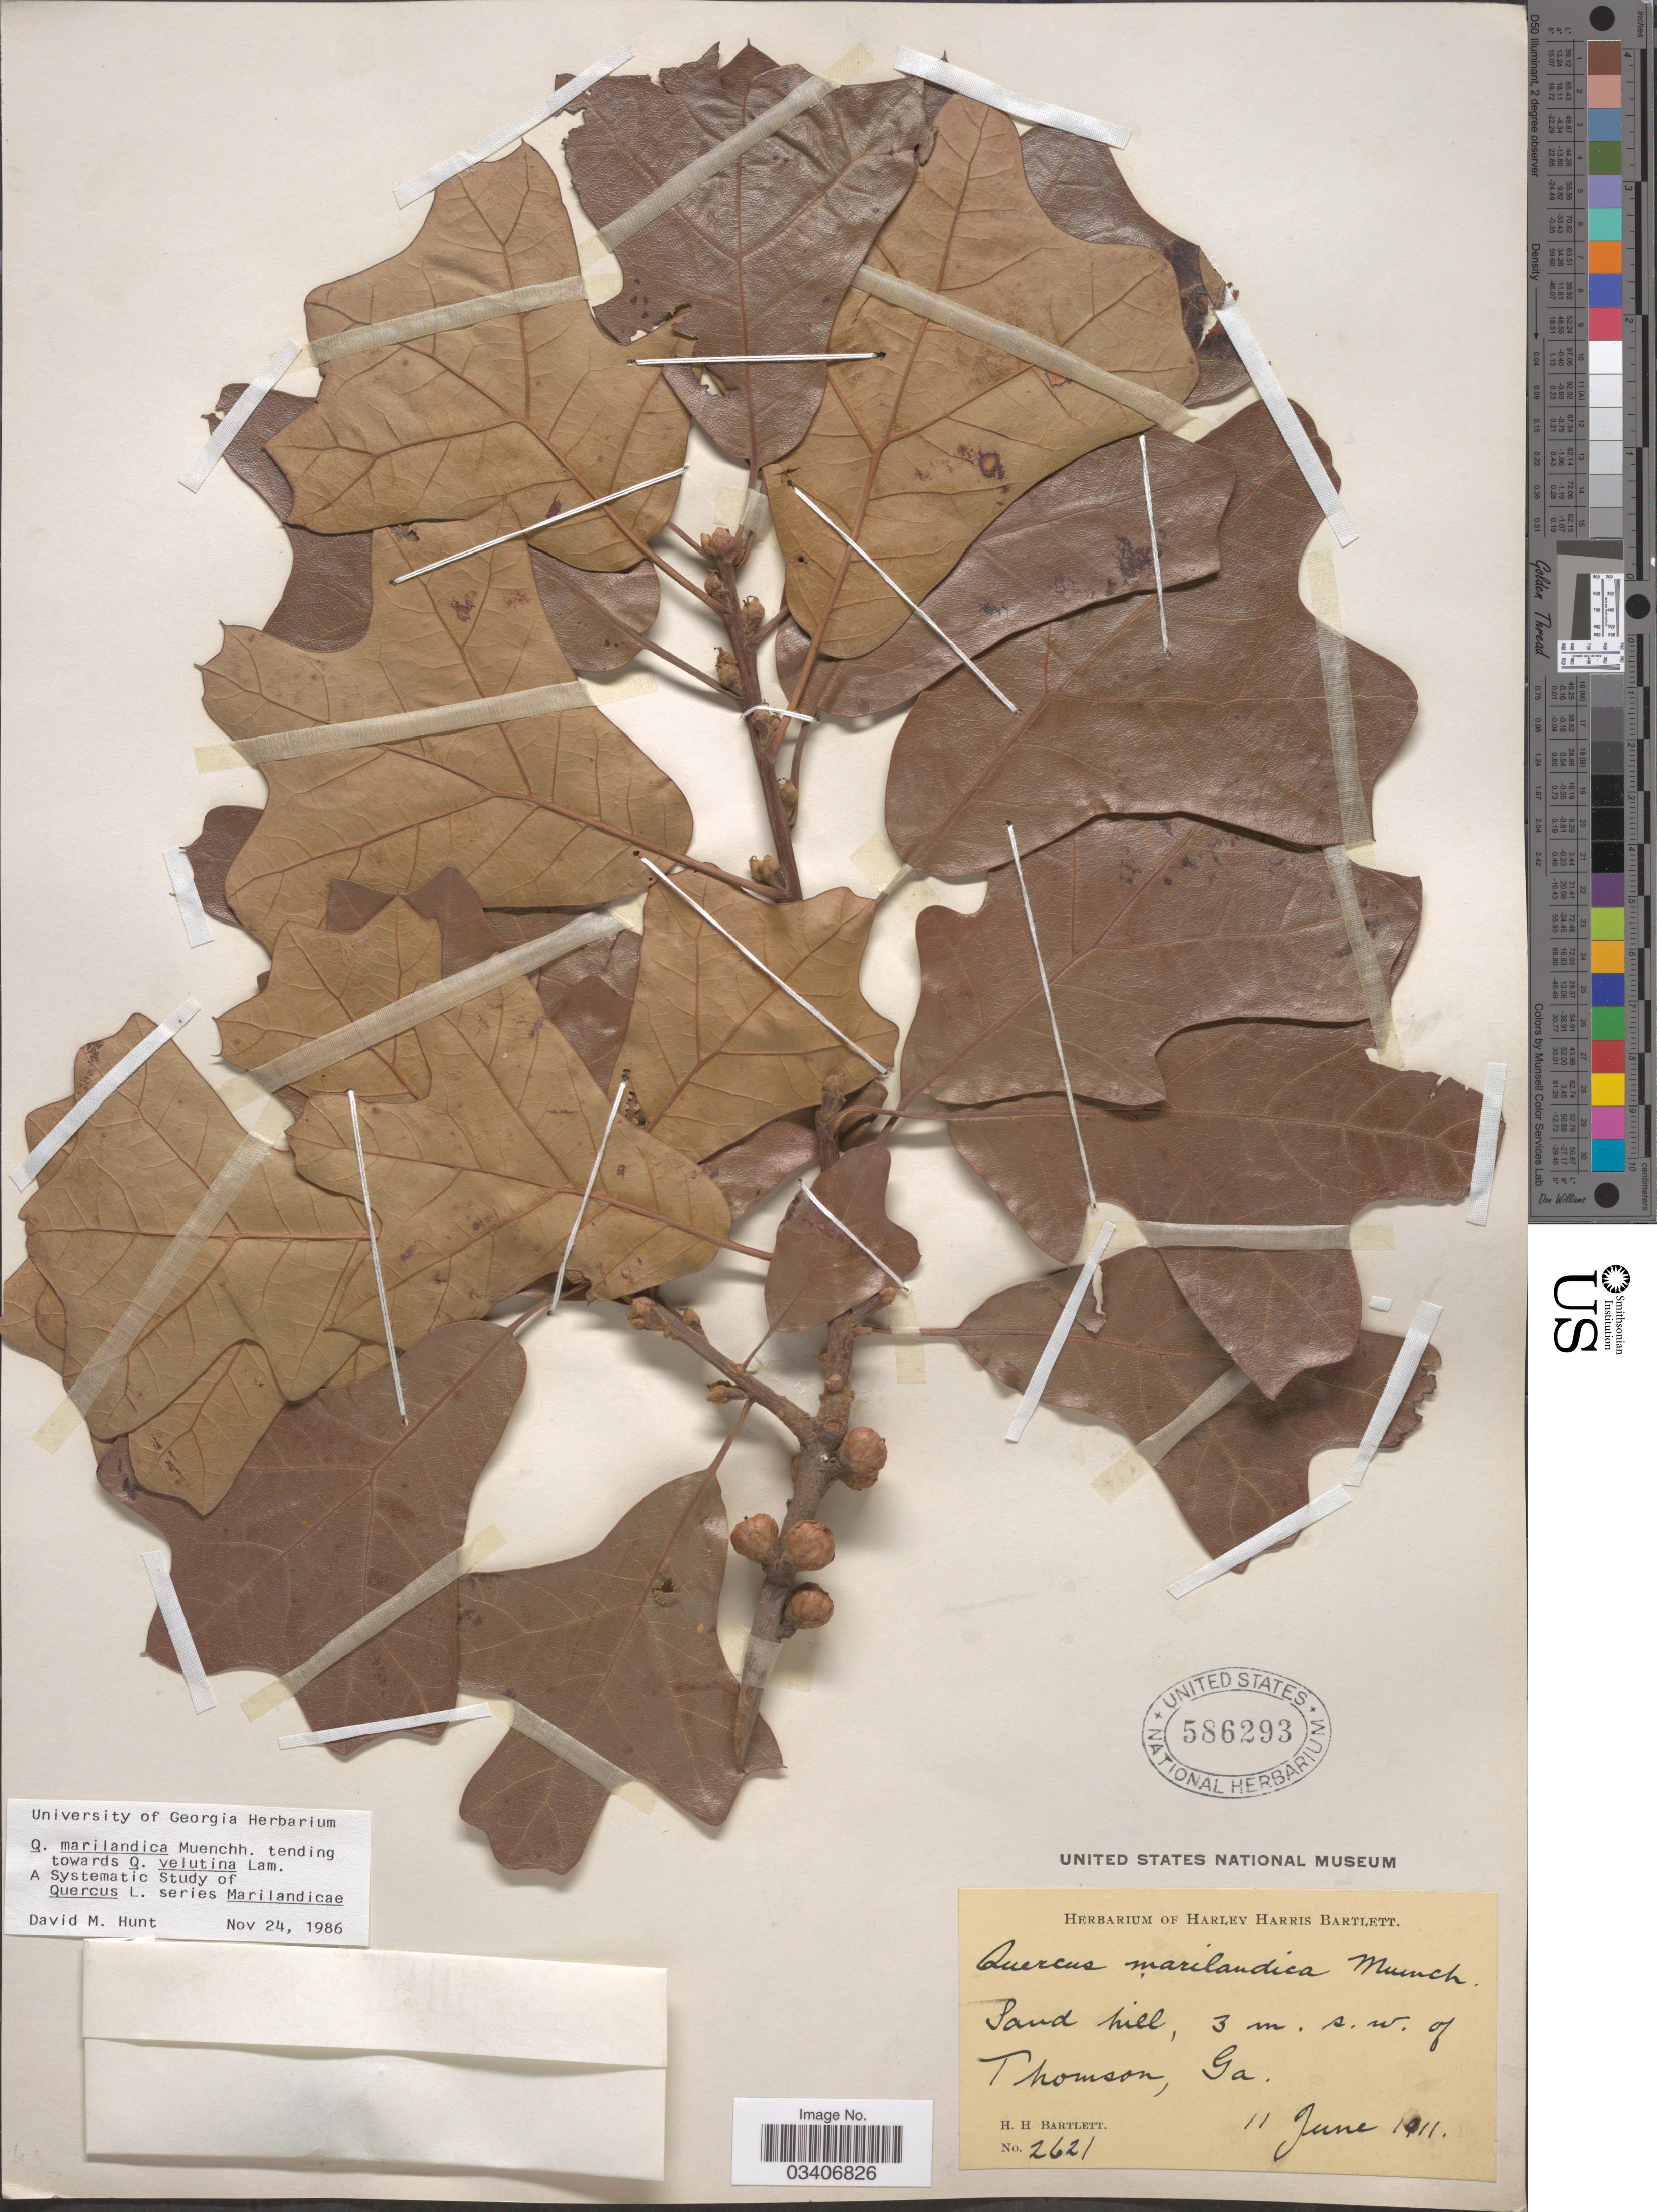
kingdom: Plantae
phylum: Tracheophyta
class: Magnoliopsida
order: Fagales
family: Fagaceae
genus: Quercus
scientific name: Quercus marilandica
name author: (L.) Münchh.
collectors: H. H. Bartlett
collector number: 2621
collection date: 1911-06-11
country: United States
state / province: Georgia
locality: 3 m. s.w. of Thomson.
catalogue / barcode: US 586293